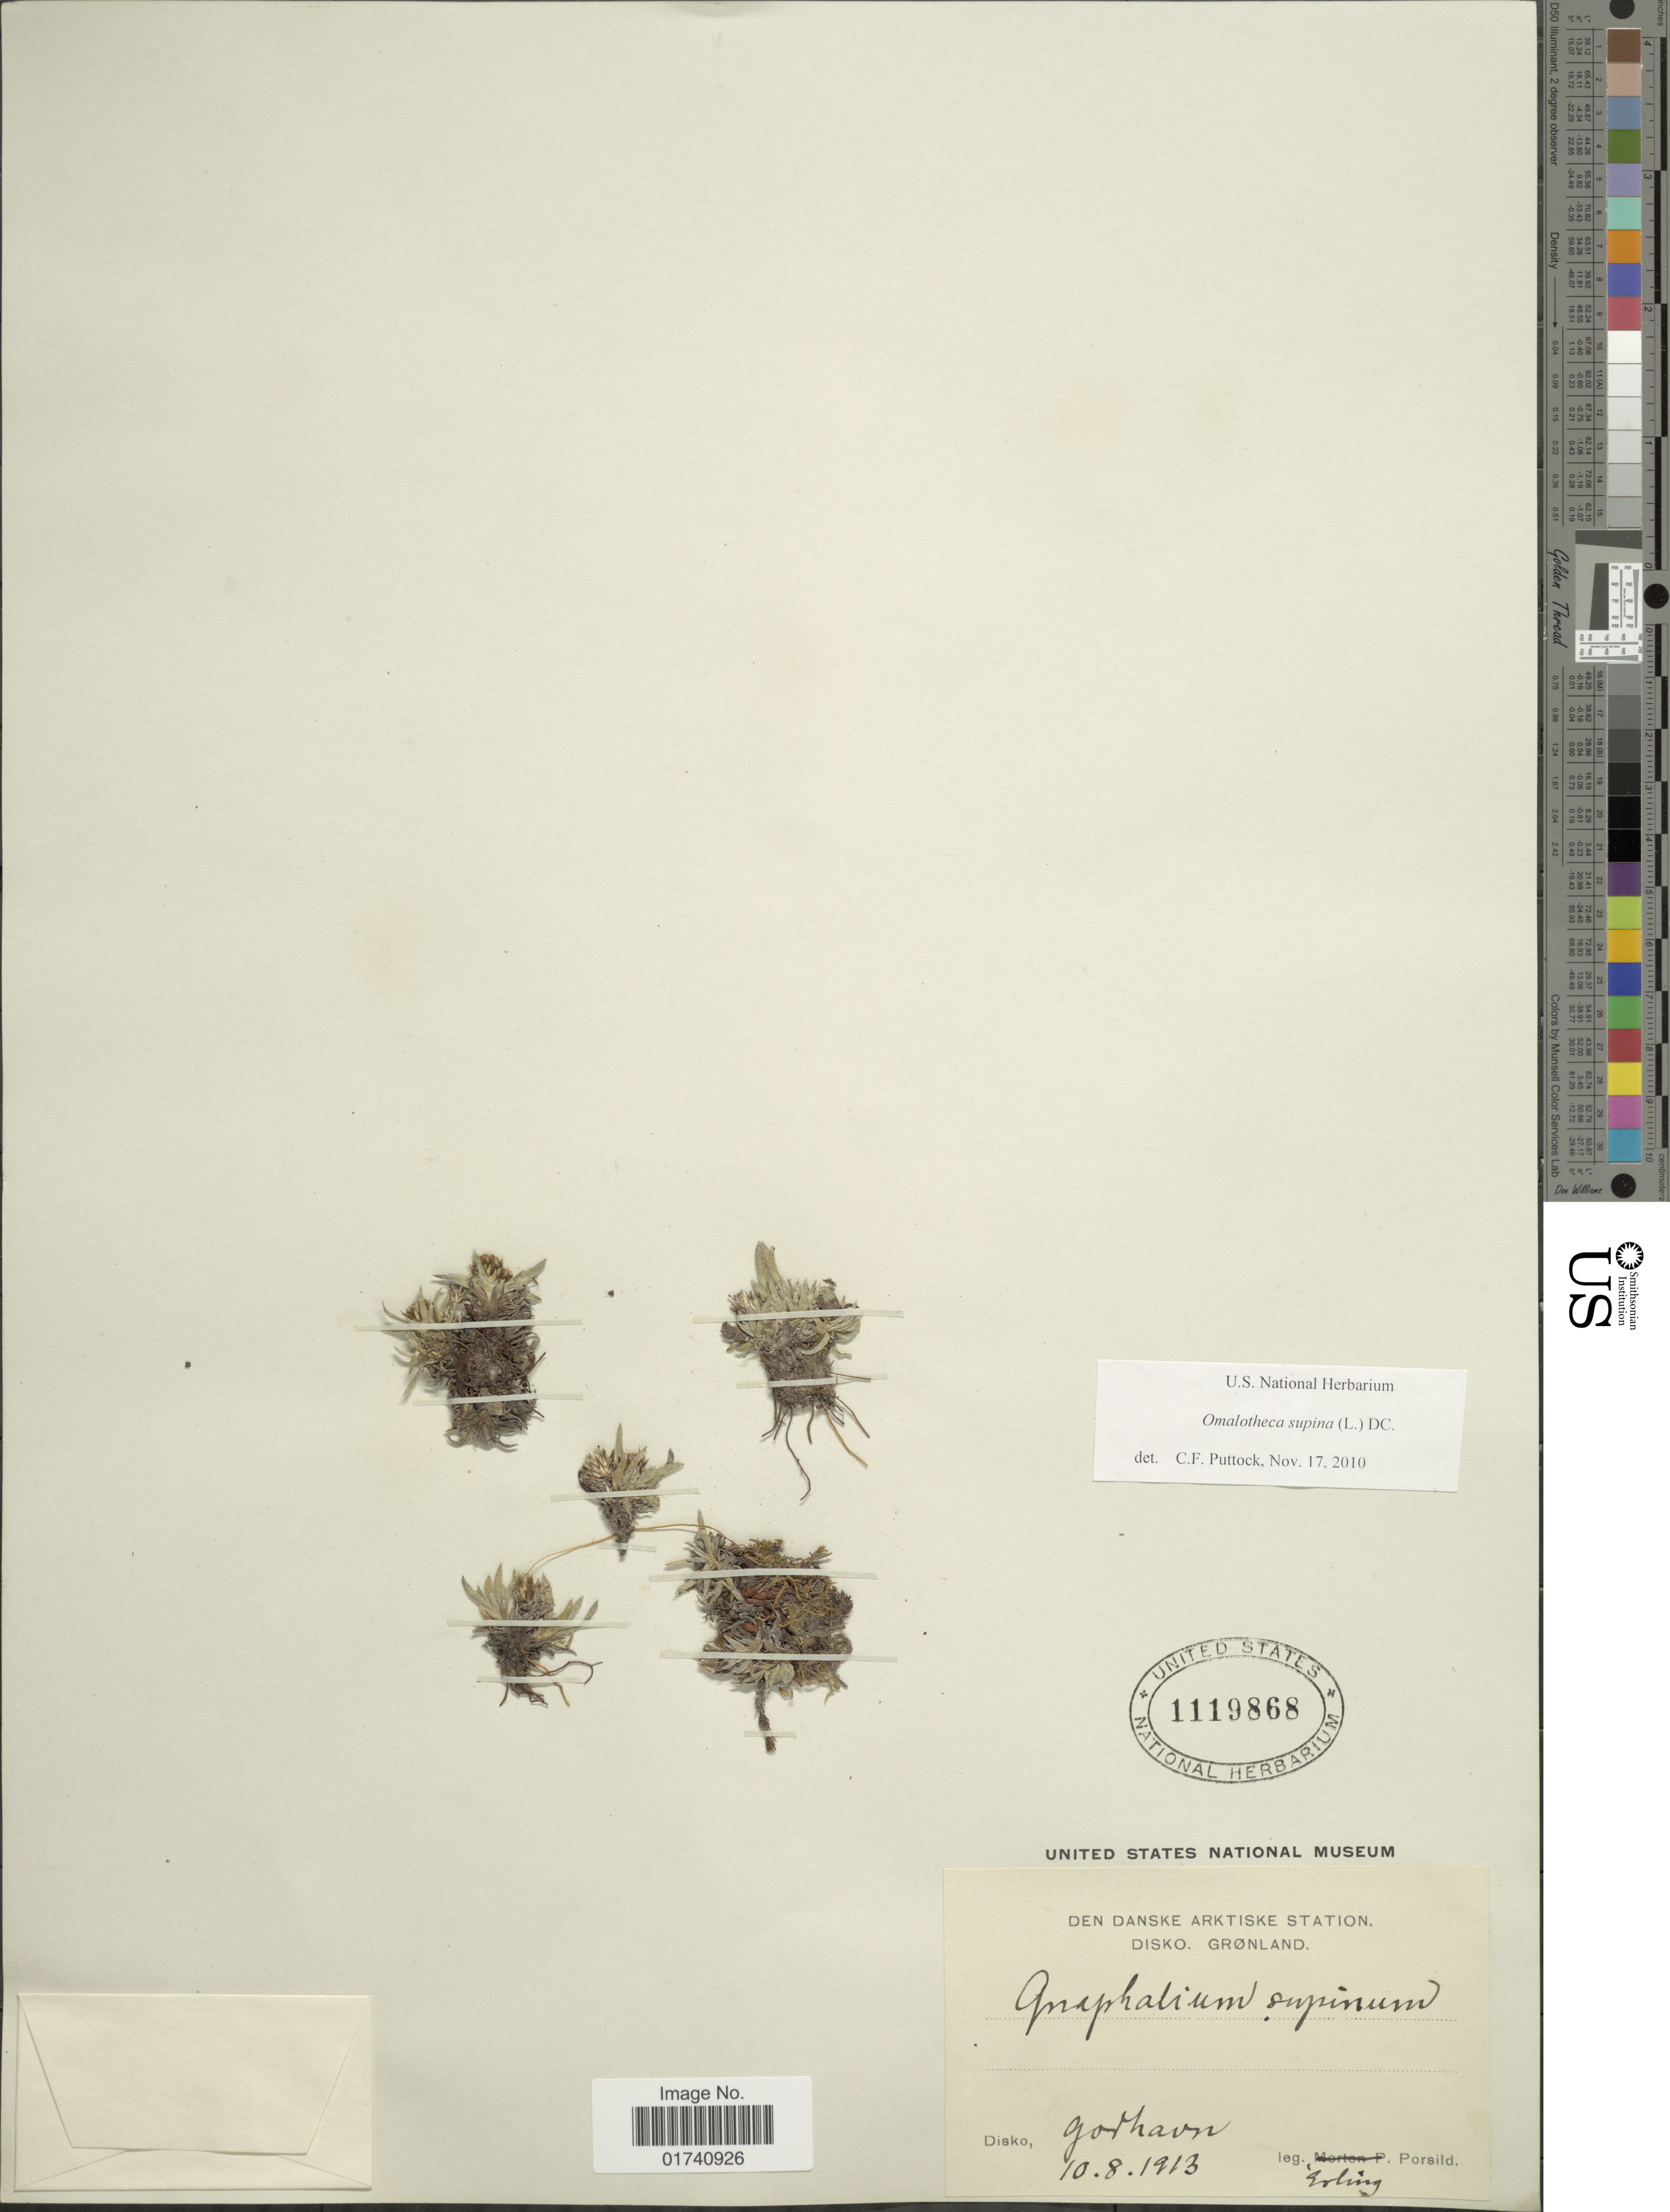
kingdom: Plantae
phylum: Tracheophyta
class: Magnoliopsida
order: Asterales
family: Asteraceae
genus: Omalotheca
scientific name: Omalotheca supina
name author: (L.) DC.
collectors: A. E. Porsild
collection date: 1913-08-10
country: Greenland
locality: Disko, Gothvn.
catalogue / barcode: US 1119868